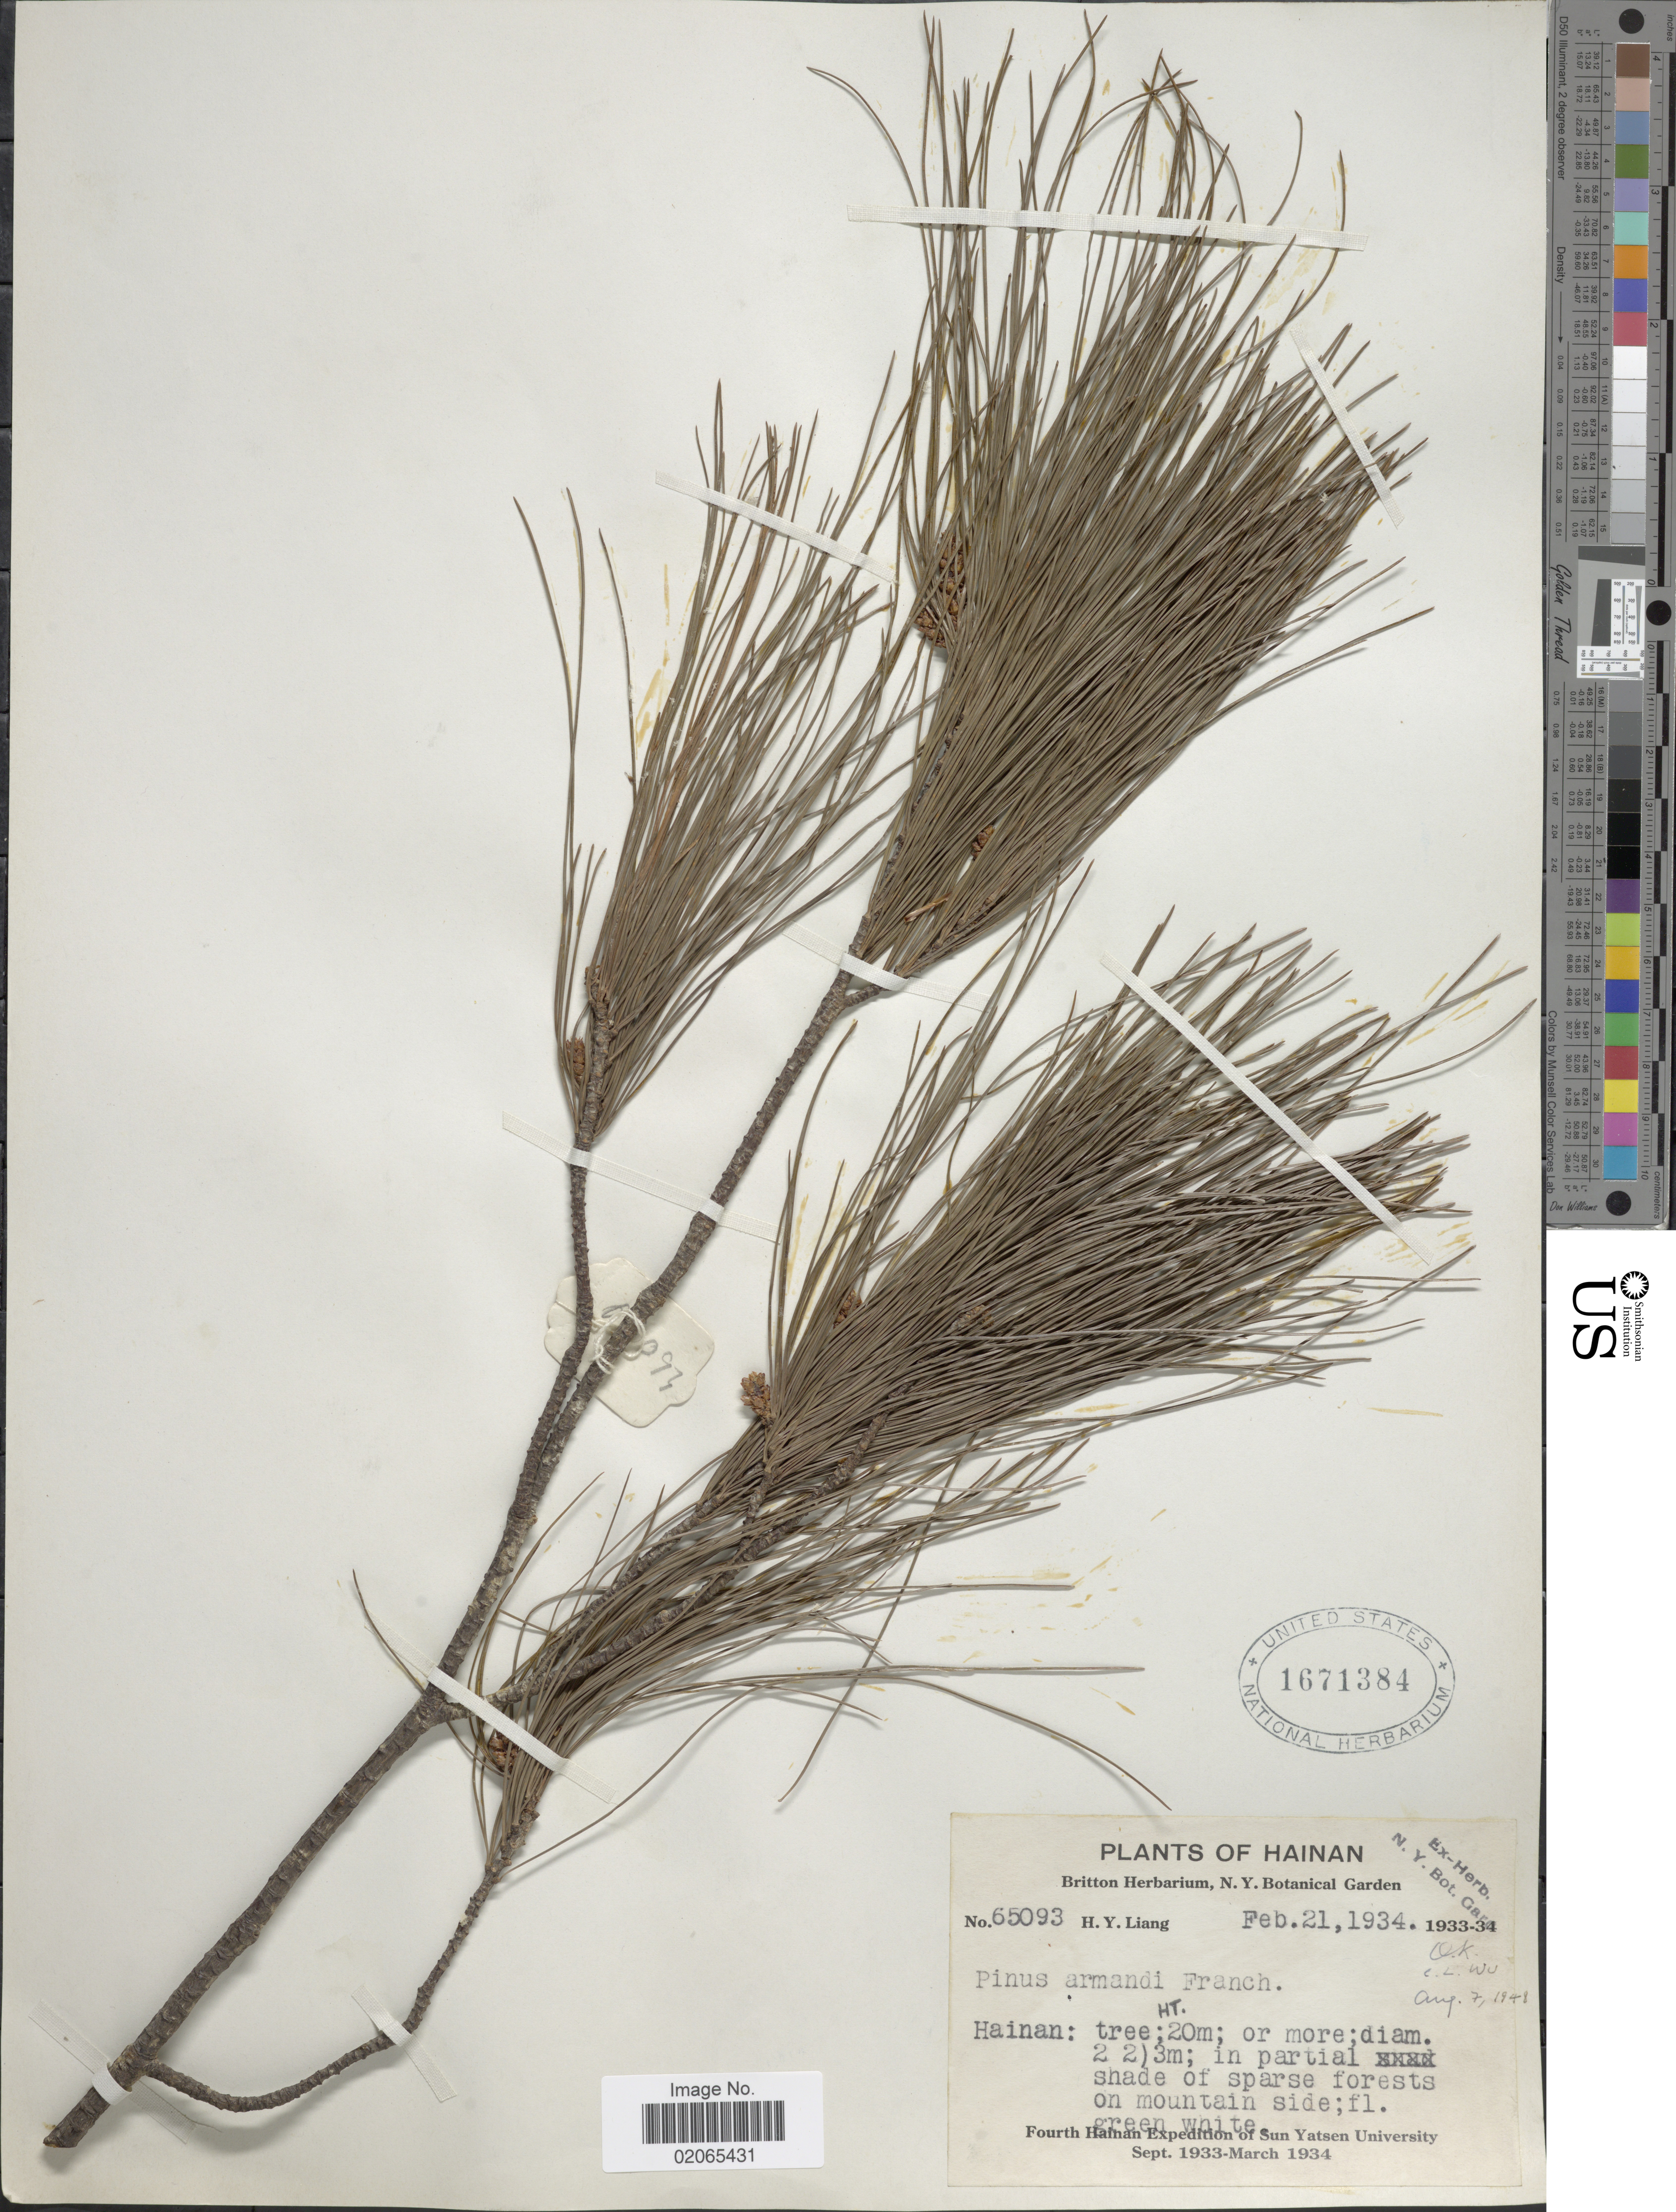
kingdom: Plantae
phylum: Tracheophyta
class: Pinopsida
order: Pinales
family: Pinaceae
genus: Pinus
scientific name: Pinus armandii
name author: Franch.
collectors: H. Y. Liang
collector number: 65093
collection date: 1934-02-21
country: China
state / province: Hainan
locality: Hainan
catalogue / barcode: US 1671384